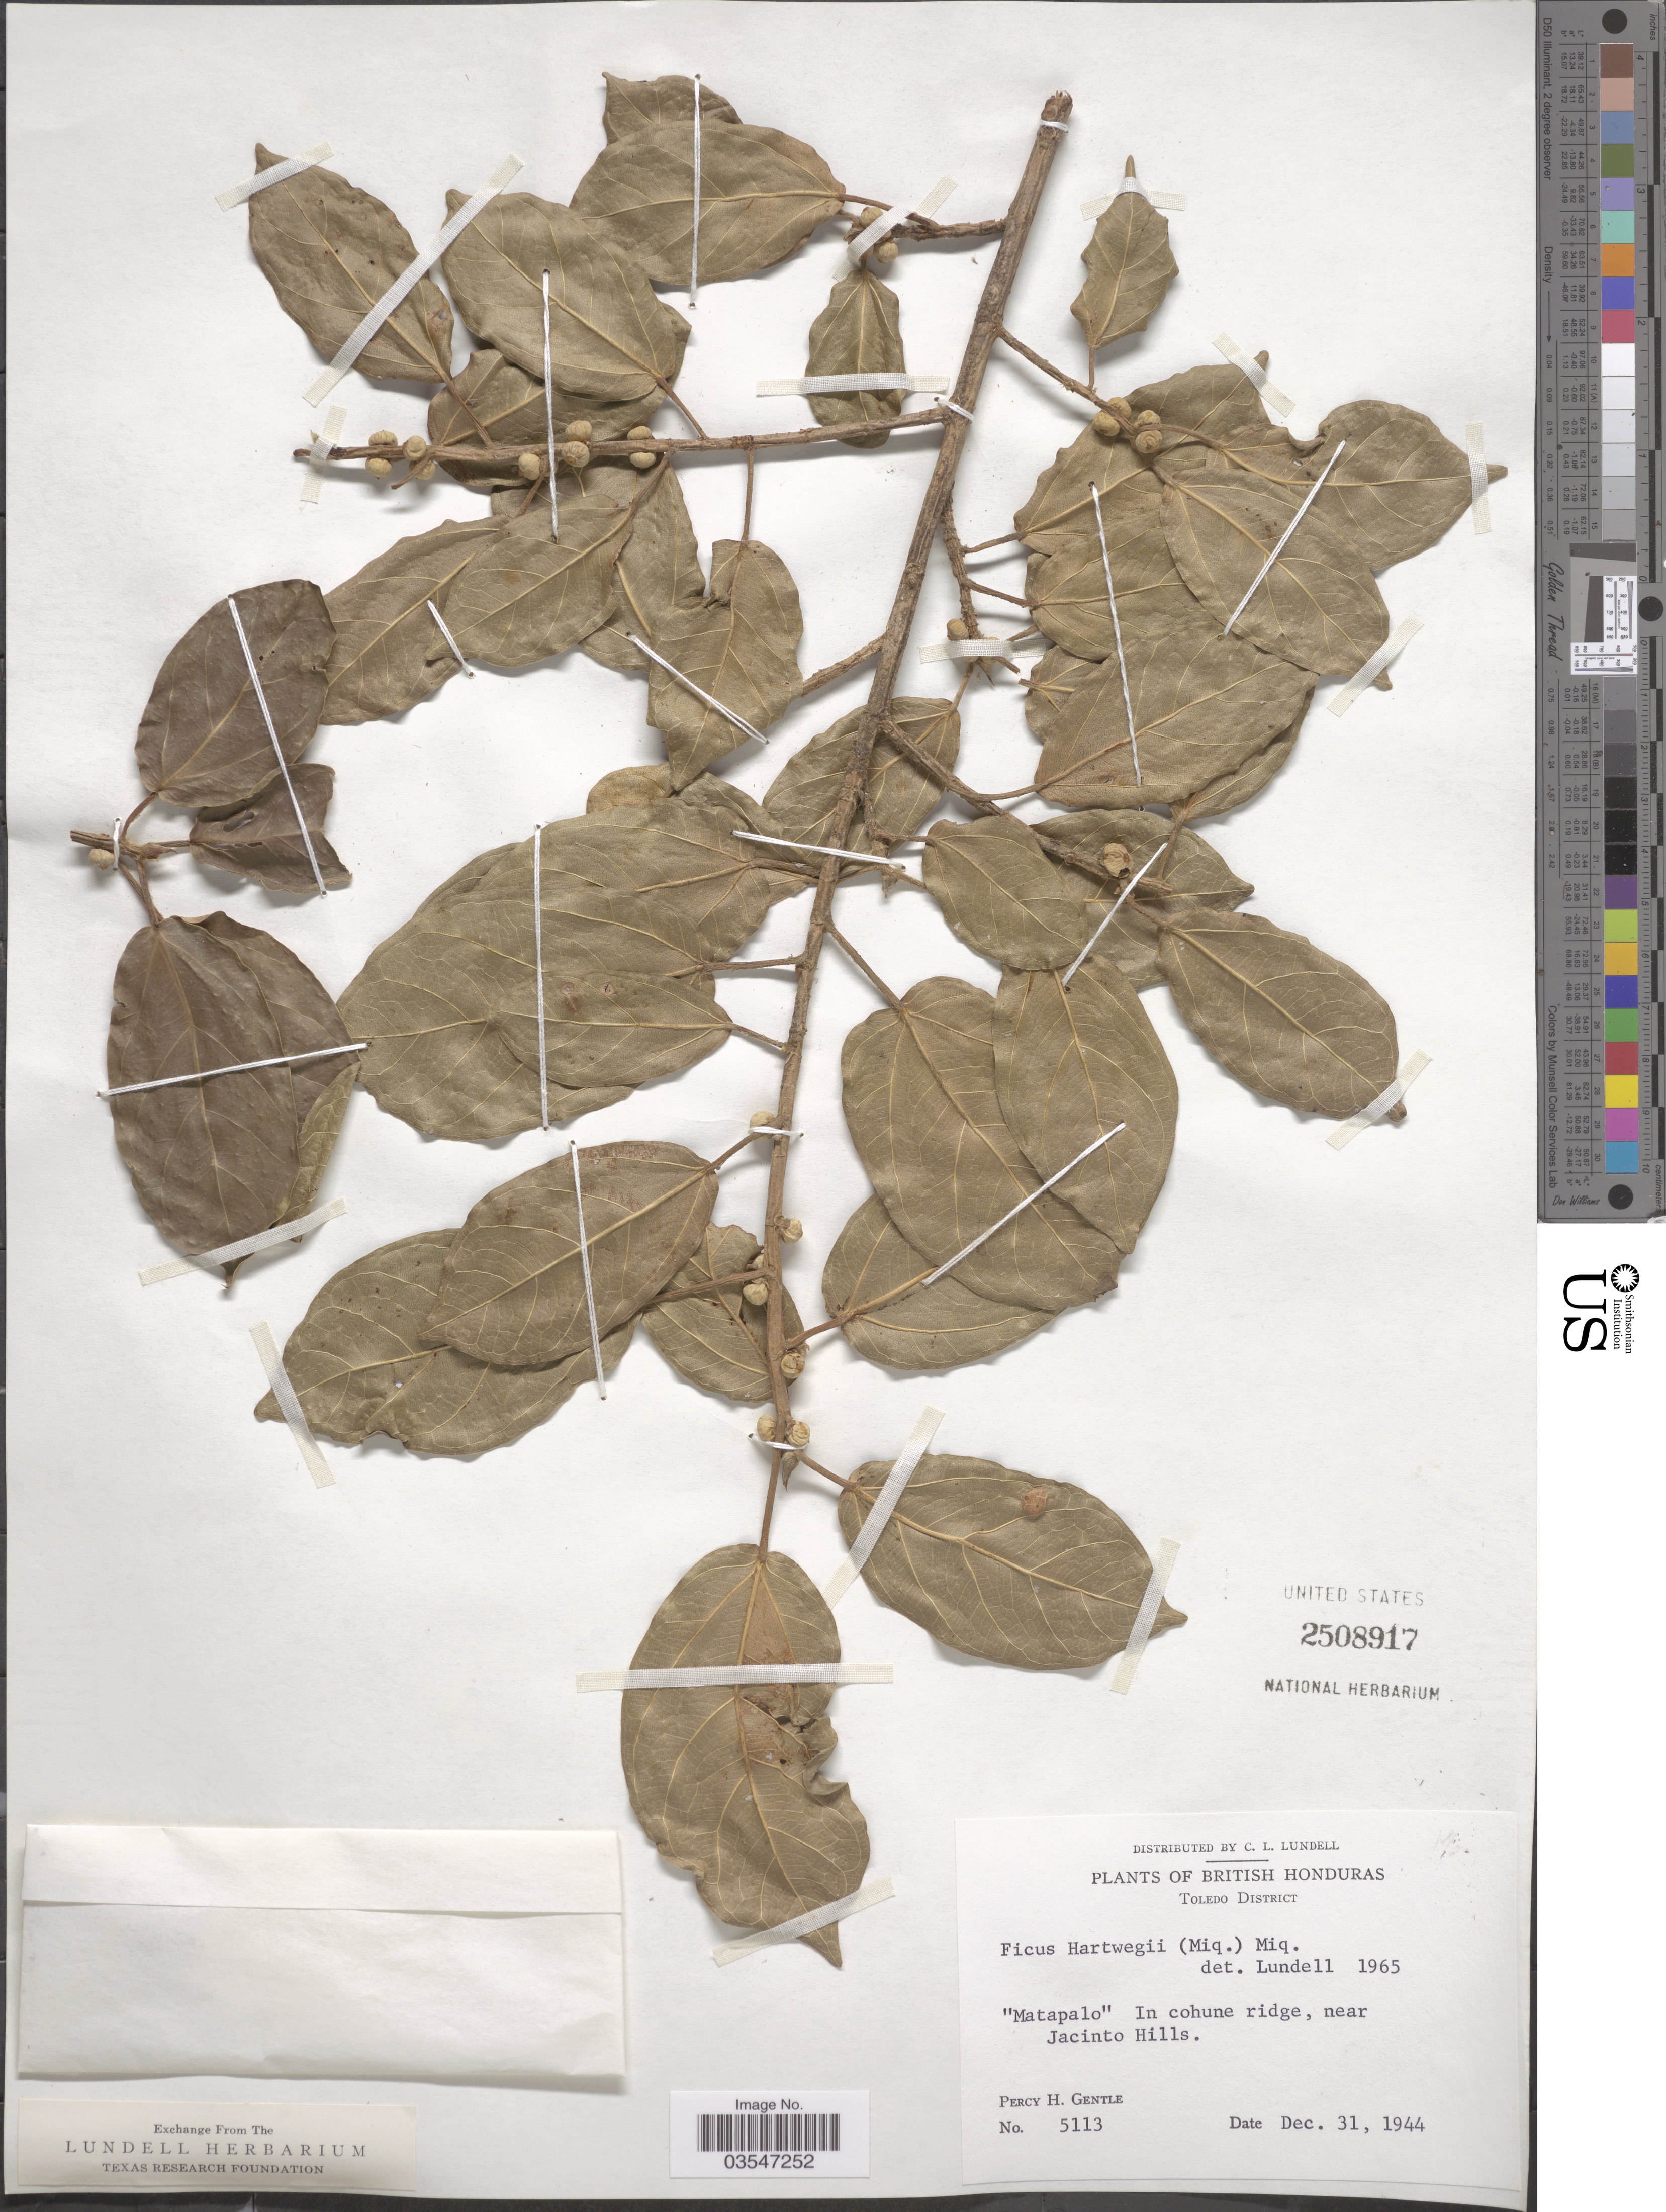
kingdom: Plantae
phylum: Tracheophyta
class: Magnoliopsida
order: Rosales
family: Moraceae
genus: Ficus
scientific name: Ficus hartwegii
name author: (Miq.) Miq.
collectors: P. H. Gentle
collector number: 5113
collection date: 1944-12-31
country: Belize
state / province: Toledo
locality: British Honduras. Toledo District. In cohune ridge, near Jacinto Hills.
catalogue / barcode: US 2508917